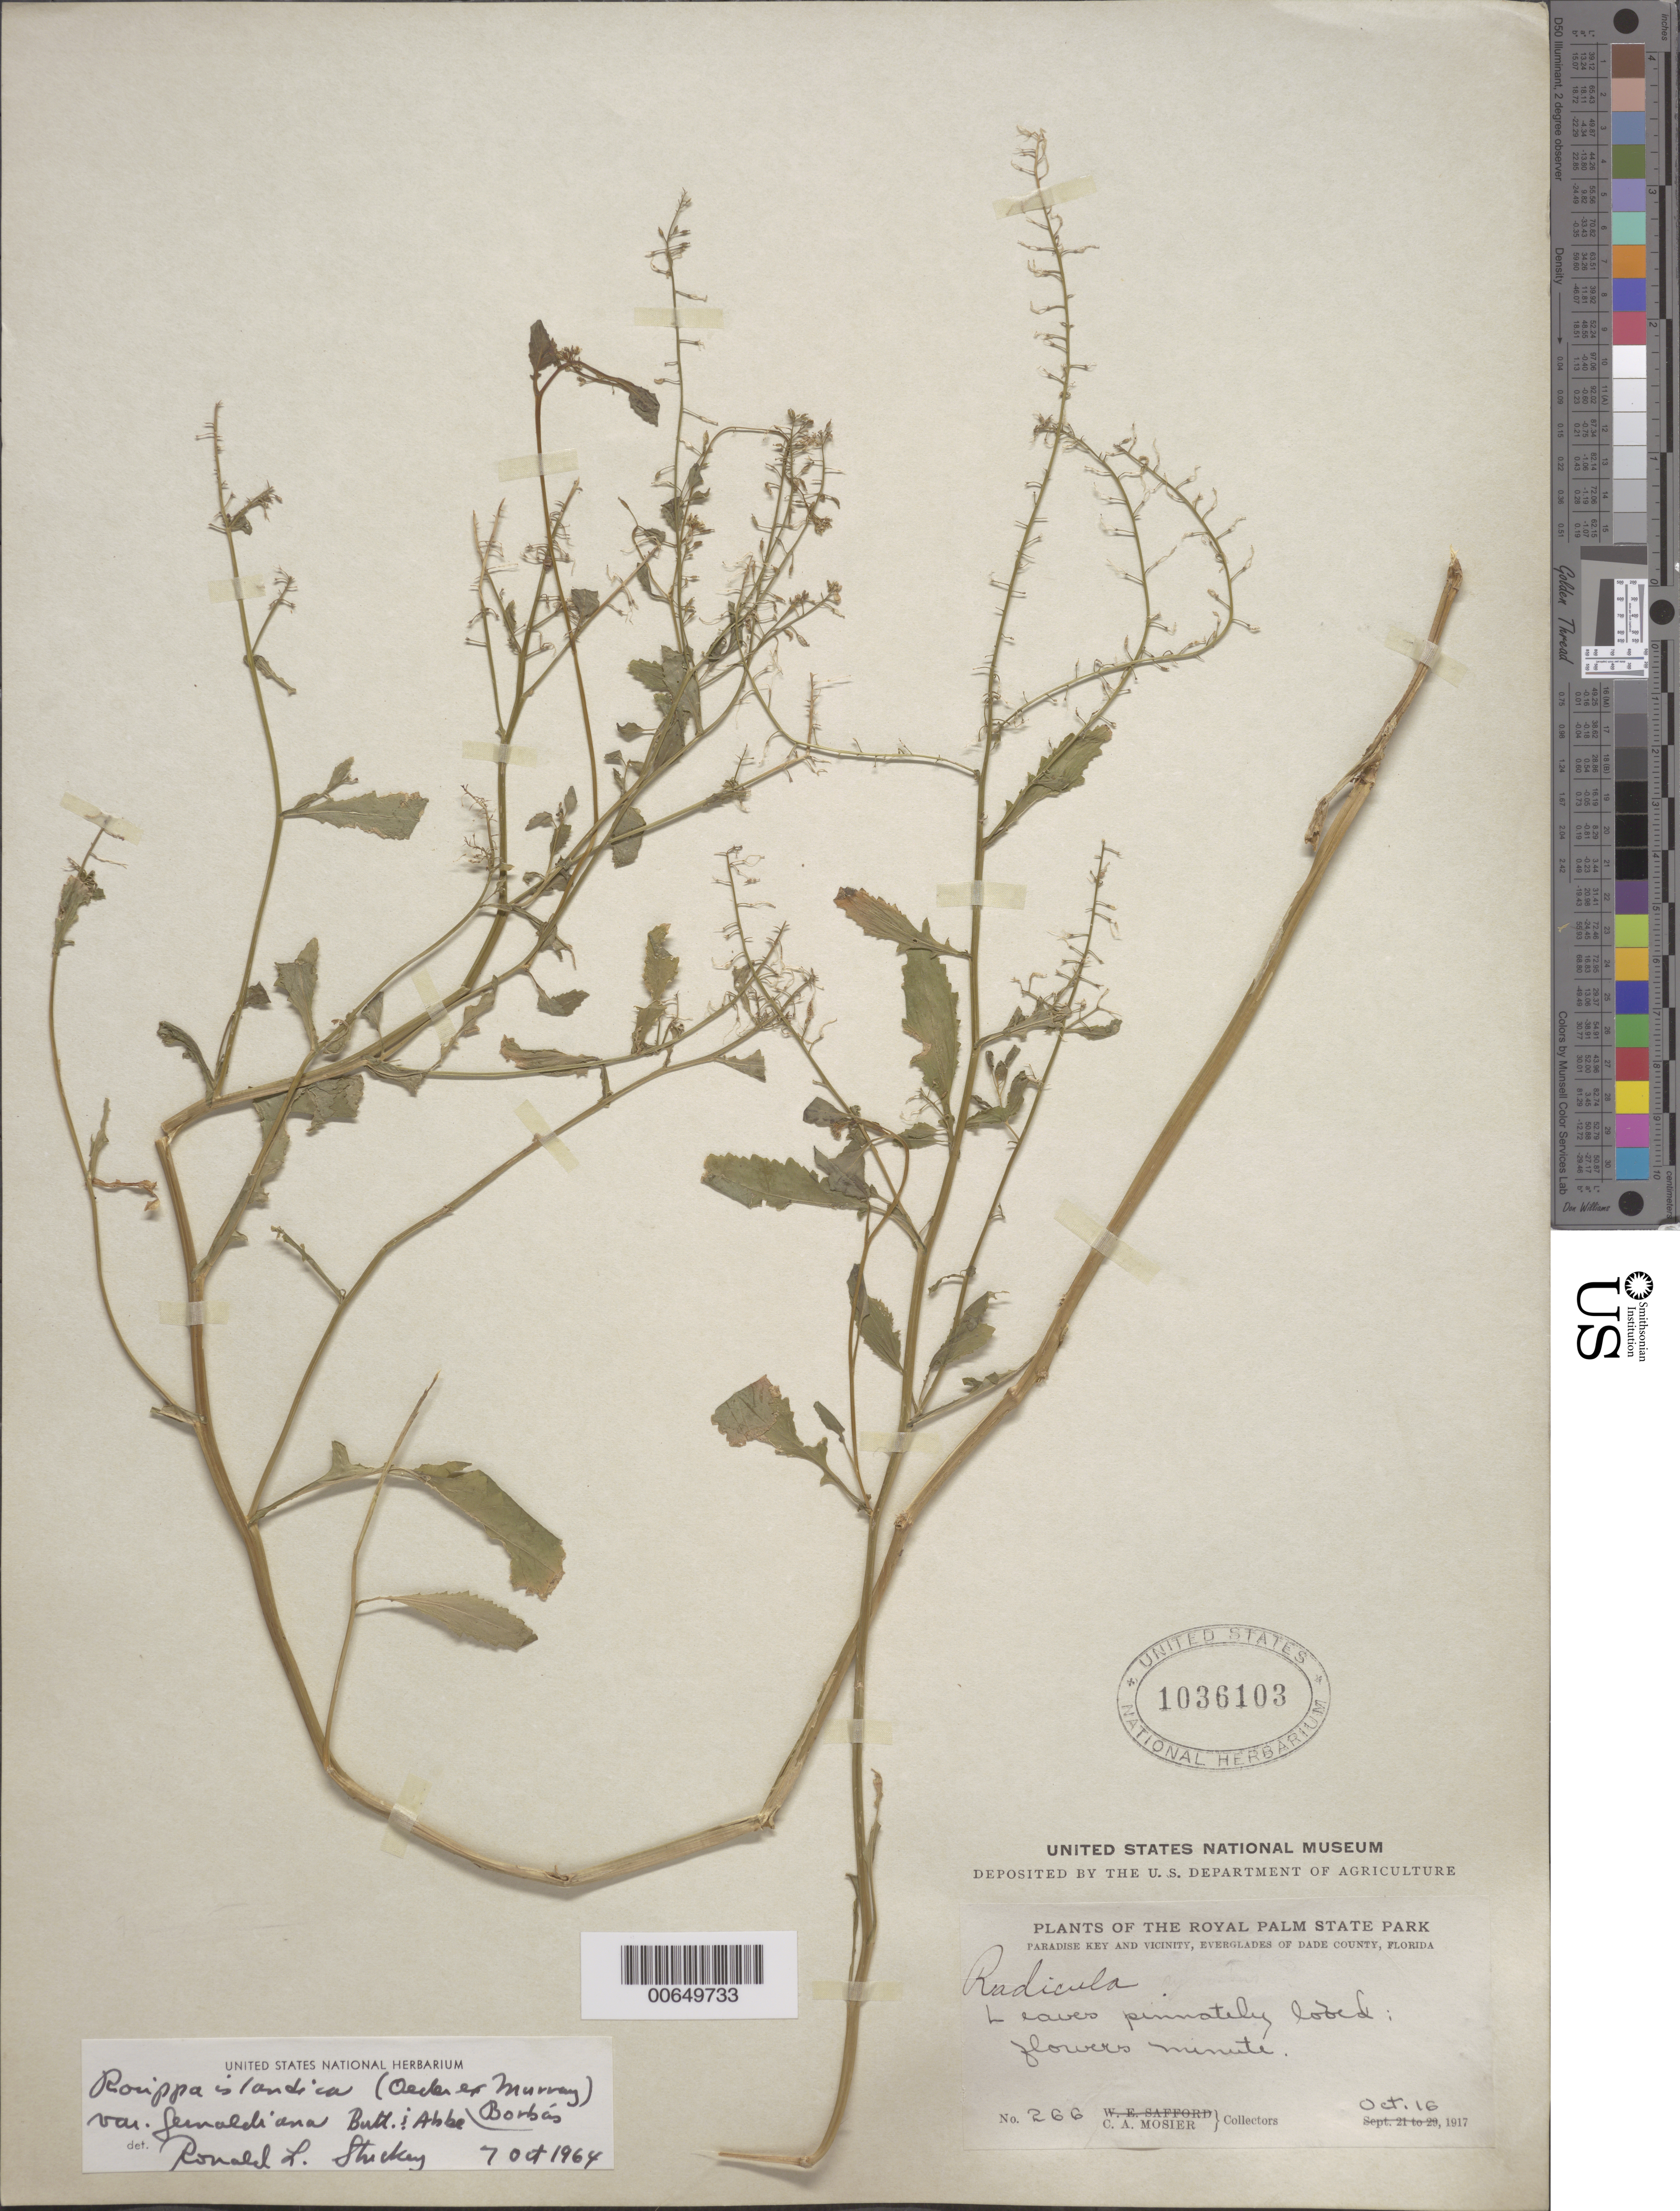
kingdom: Plantae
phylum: Tracheophyta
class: Magnoliopsida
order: Brassicales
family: Brassicaceae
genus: Rorippa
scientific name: Rorippa islandica var. fernaldiana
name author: Butters & Abbe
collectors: C. A. Mosier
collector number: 266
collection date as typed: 16 Oct 1917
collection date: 1917-10-16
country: United States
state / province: Florida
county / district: Dade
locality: Plants of the Royal Palm State Park. Paradise Key and vicinity, Everglades of Dade County Florida.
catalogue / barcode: US 1036103